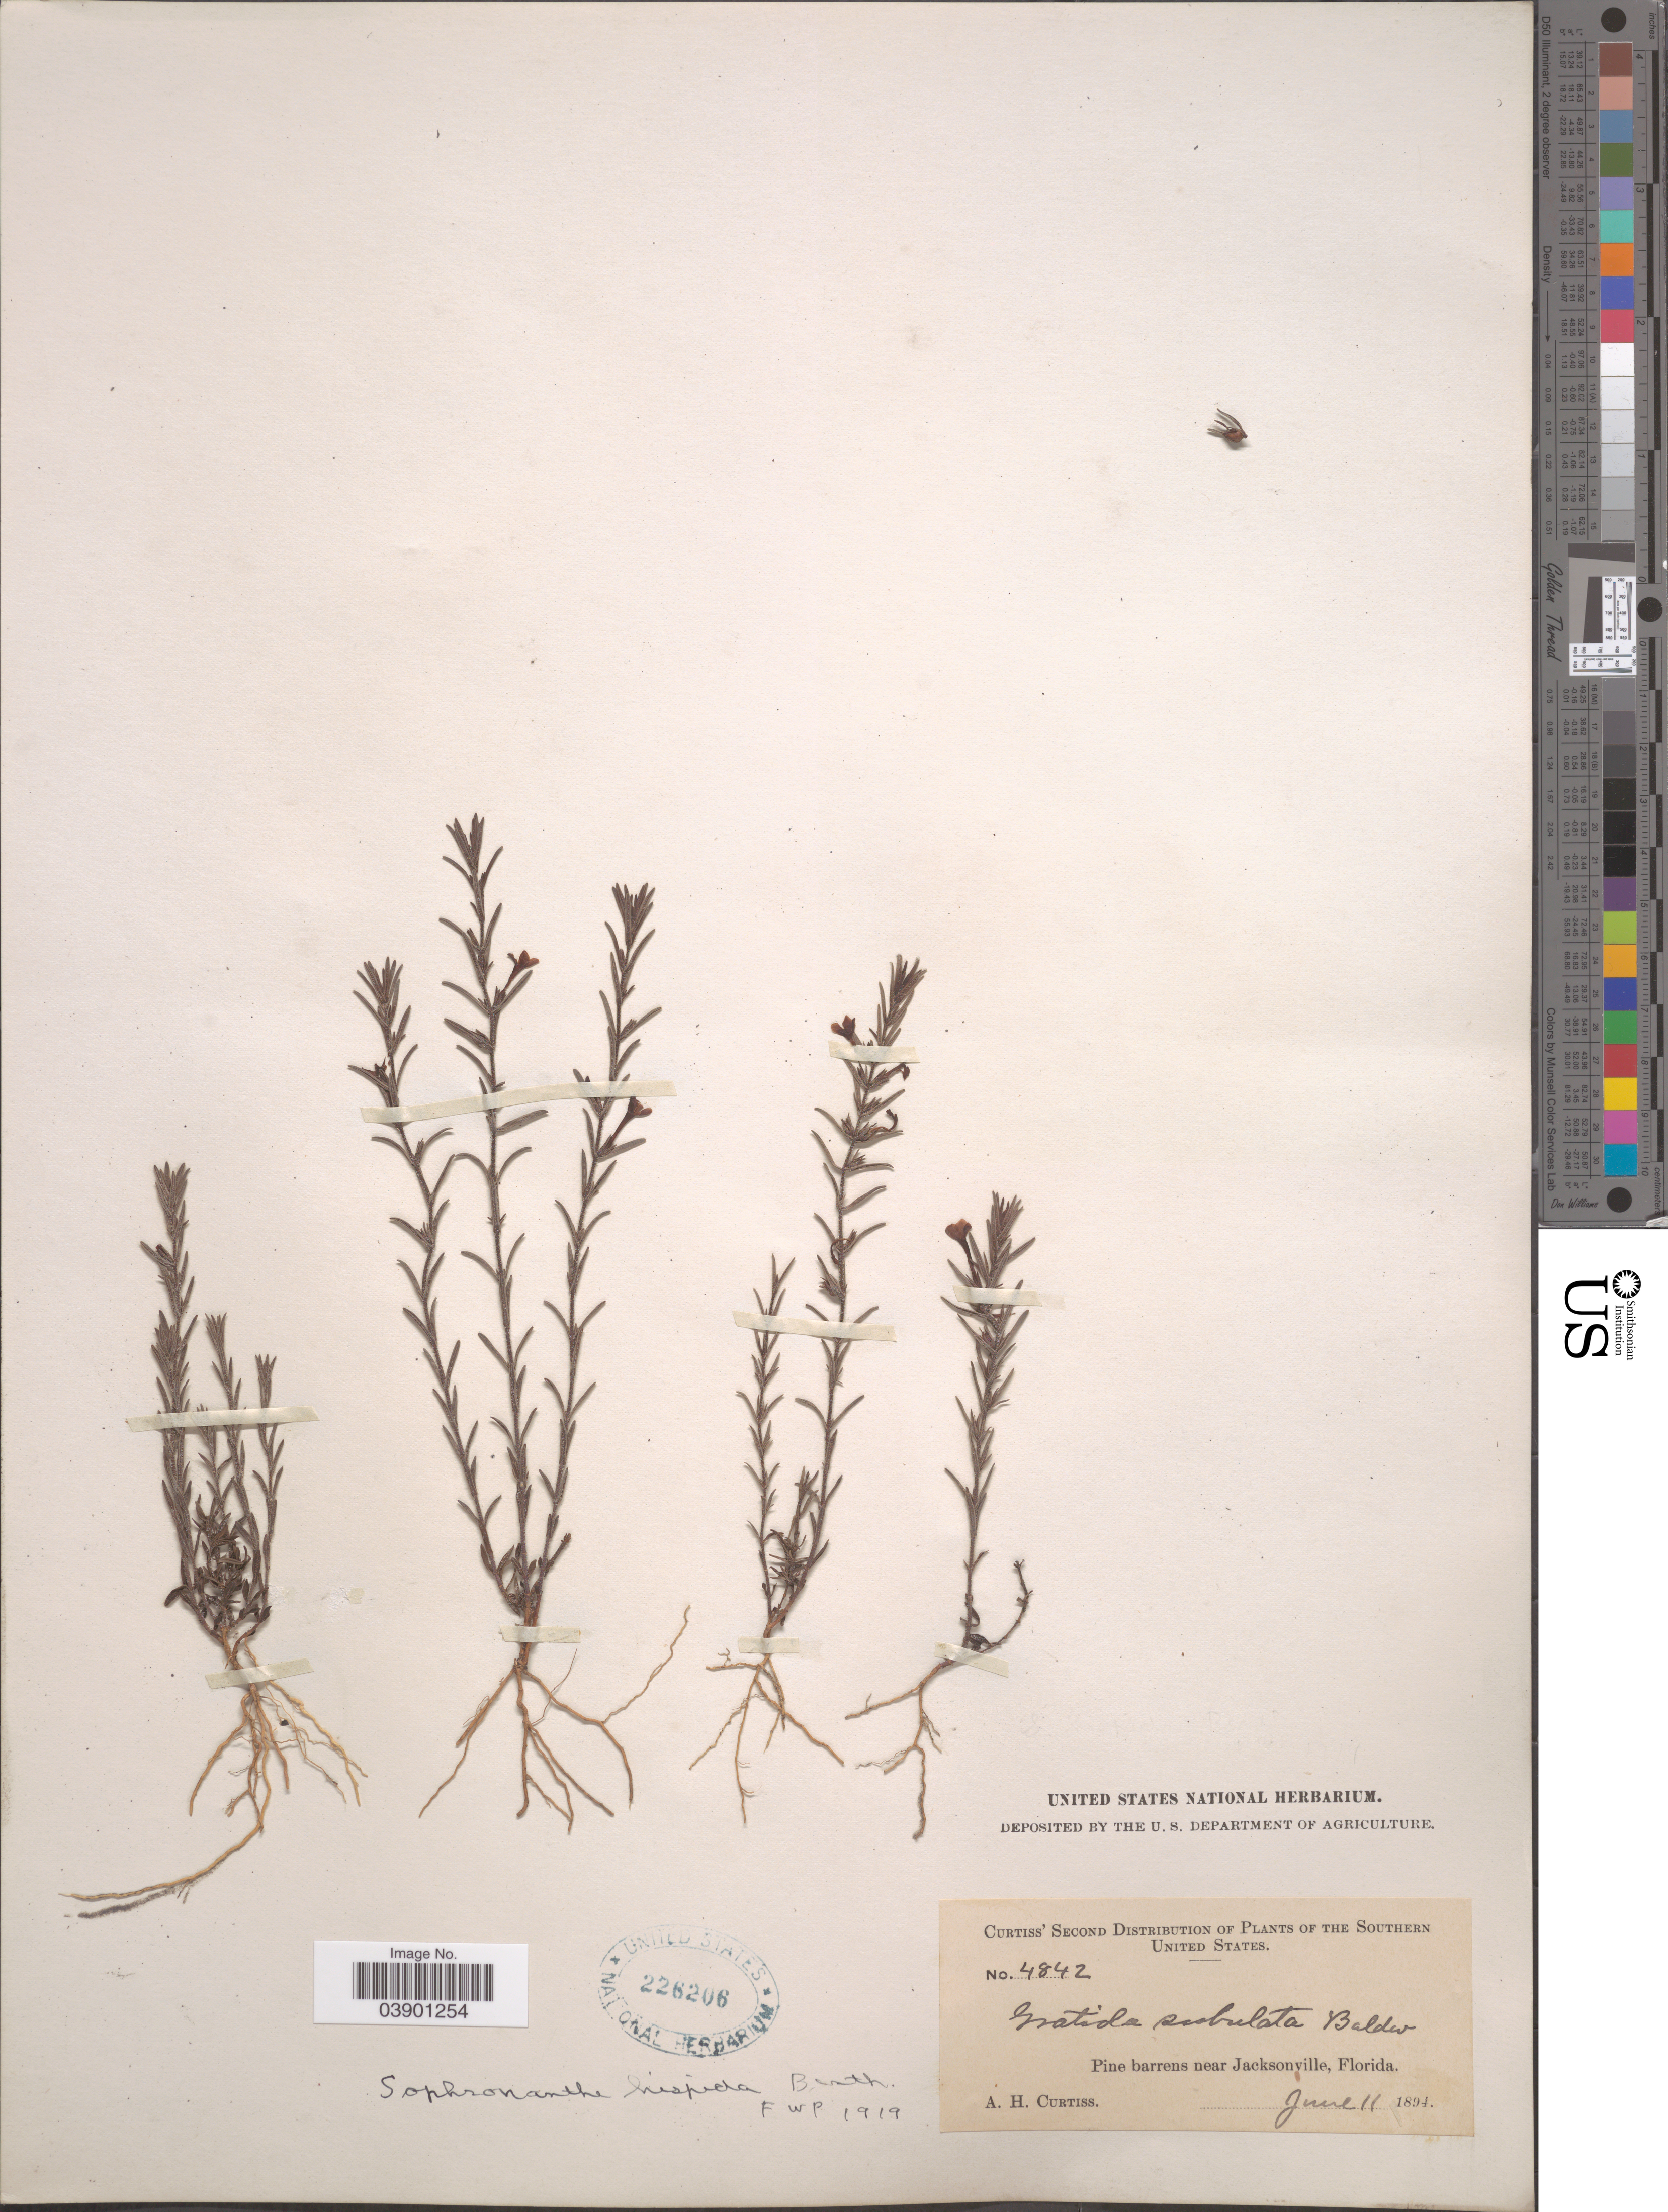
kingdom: Plantae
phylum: Tracheophyta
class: Magnoliopsida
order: Lamiales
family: Plantaginaceae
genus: Sophronanthe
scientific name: Sophronanthe hispida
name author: Benth. ex Lindl.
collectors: A. H. Curtiss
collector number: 4842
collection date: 1894-06-11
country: United States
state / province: Florida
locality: The Southern United States. Pine barrens near Jacksonville.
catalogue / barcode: US 226206